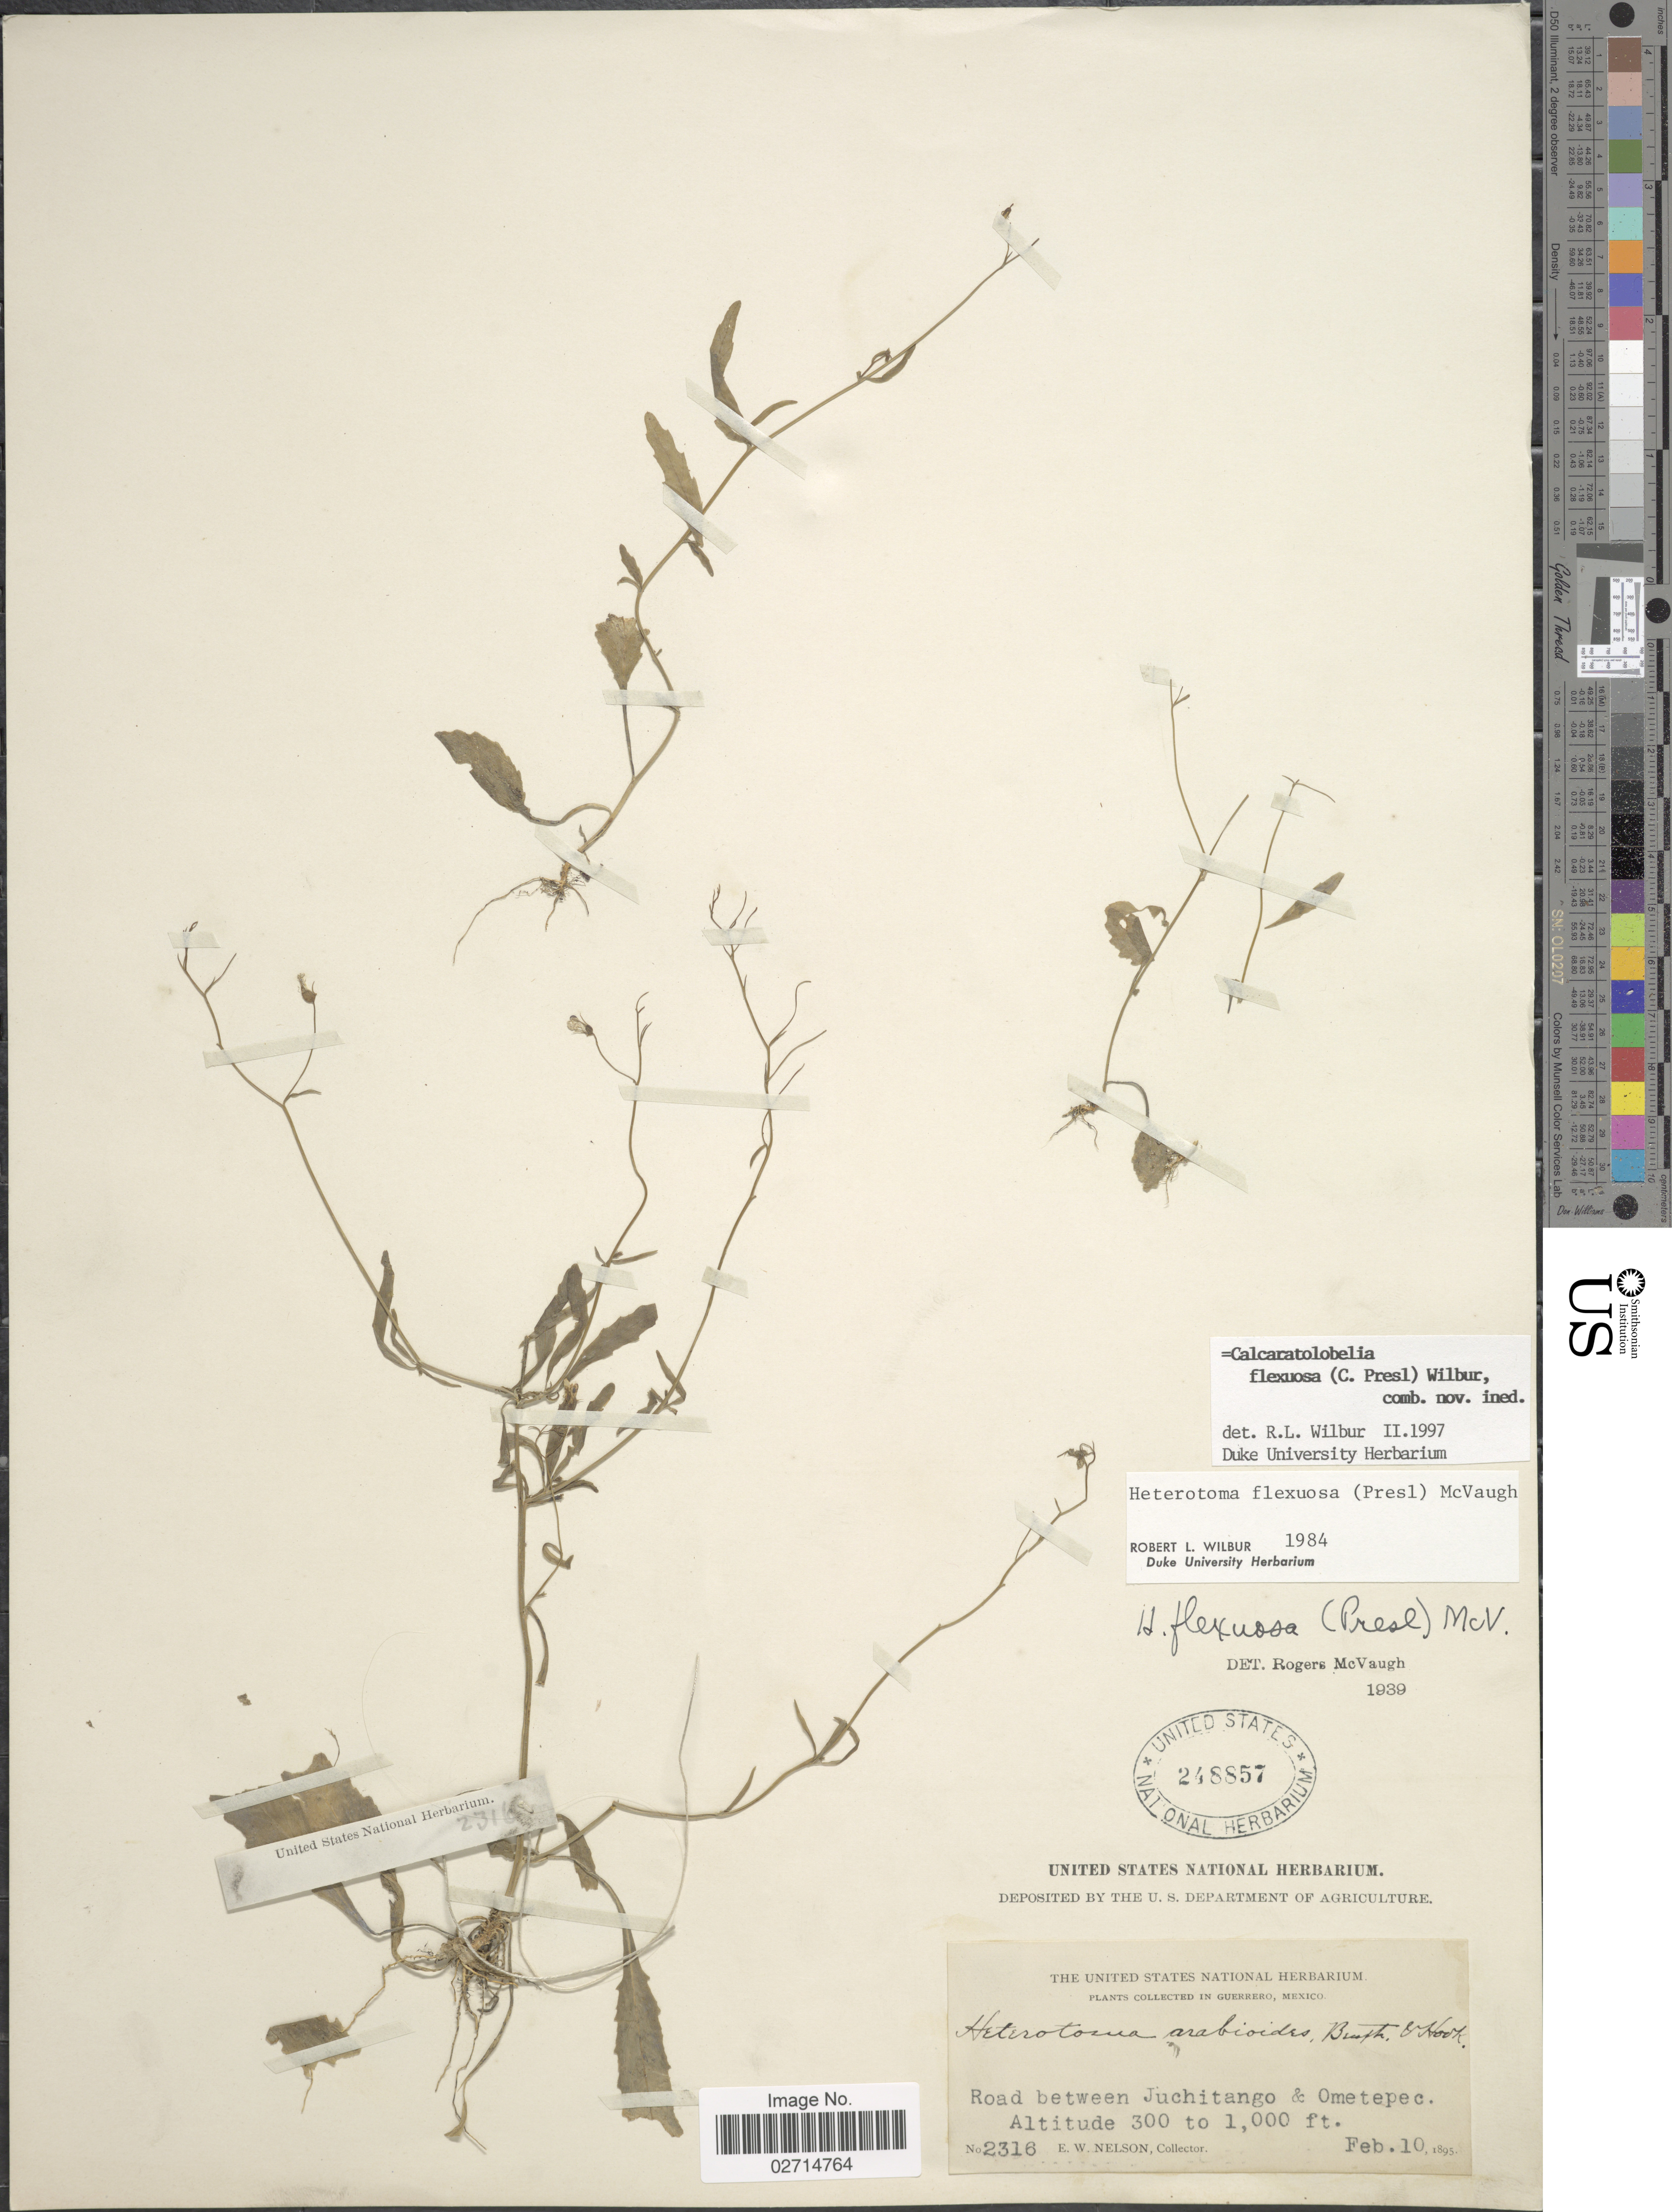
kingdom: Plantae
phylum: Tracheophyta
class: Magnoliopsida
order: Asterales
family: Campanulaceae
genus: Lobelia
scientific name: Lobelia cordifolia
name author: Hook. & Arn.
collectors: E. W. Nelson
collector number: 2316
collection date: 1895-02-10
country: Mexico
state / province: Guerrero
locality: Road between Juchitango & Ometepec.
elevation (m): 91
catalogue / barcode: US 248857